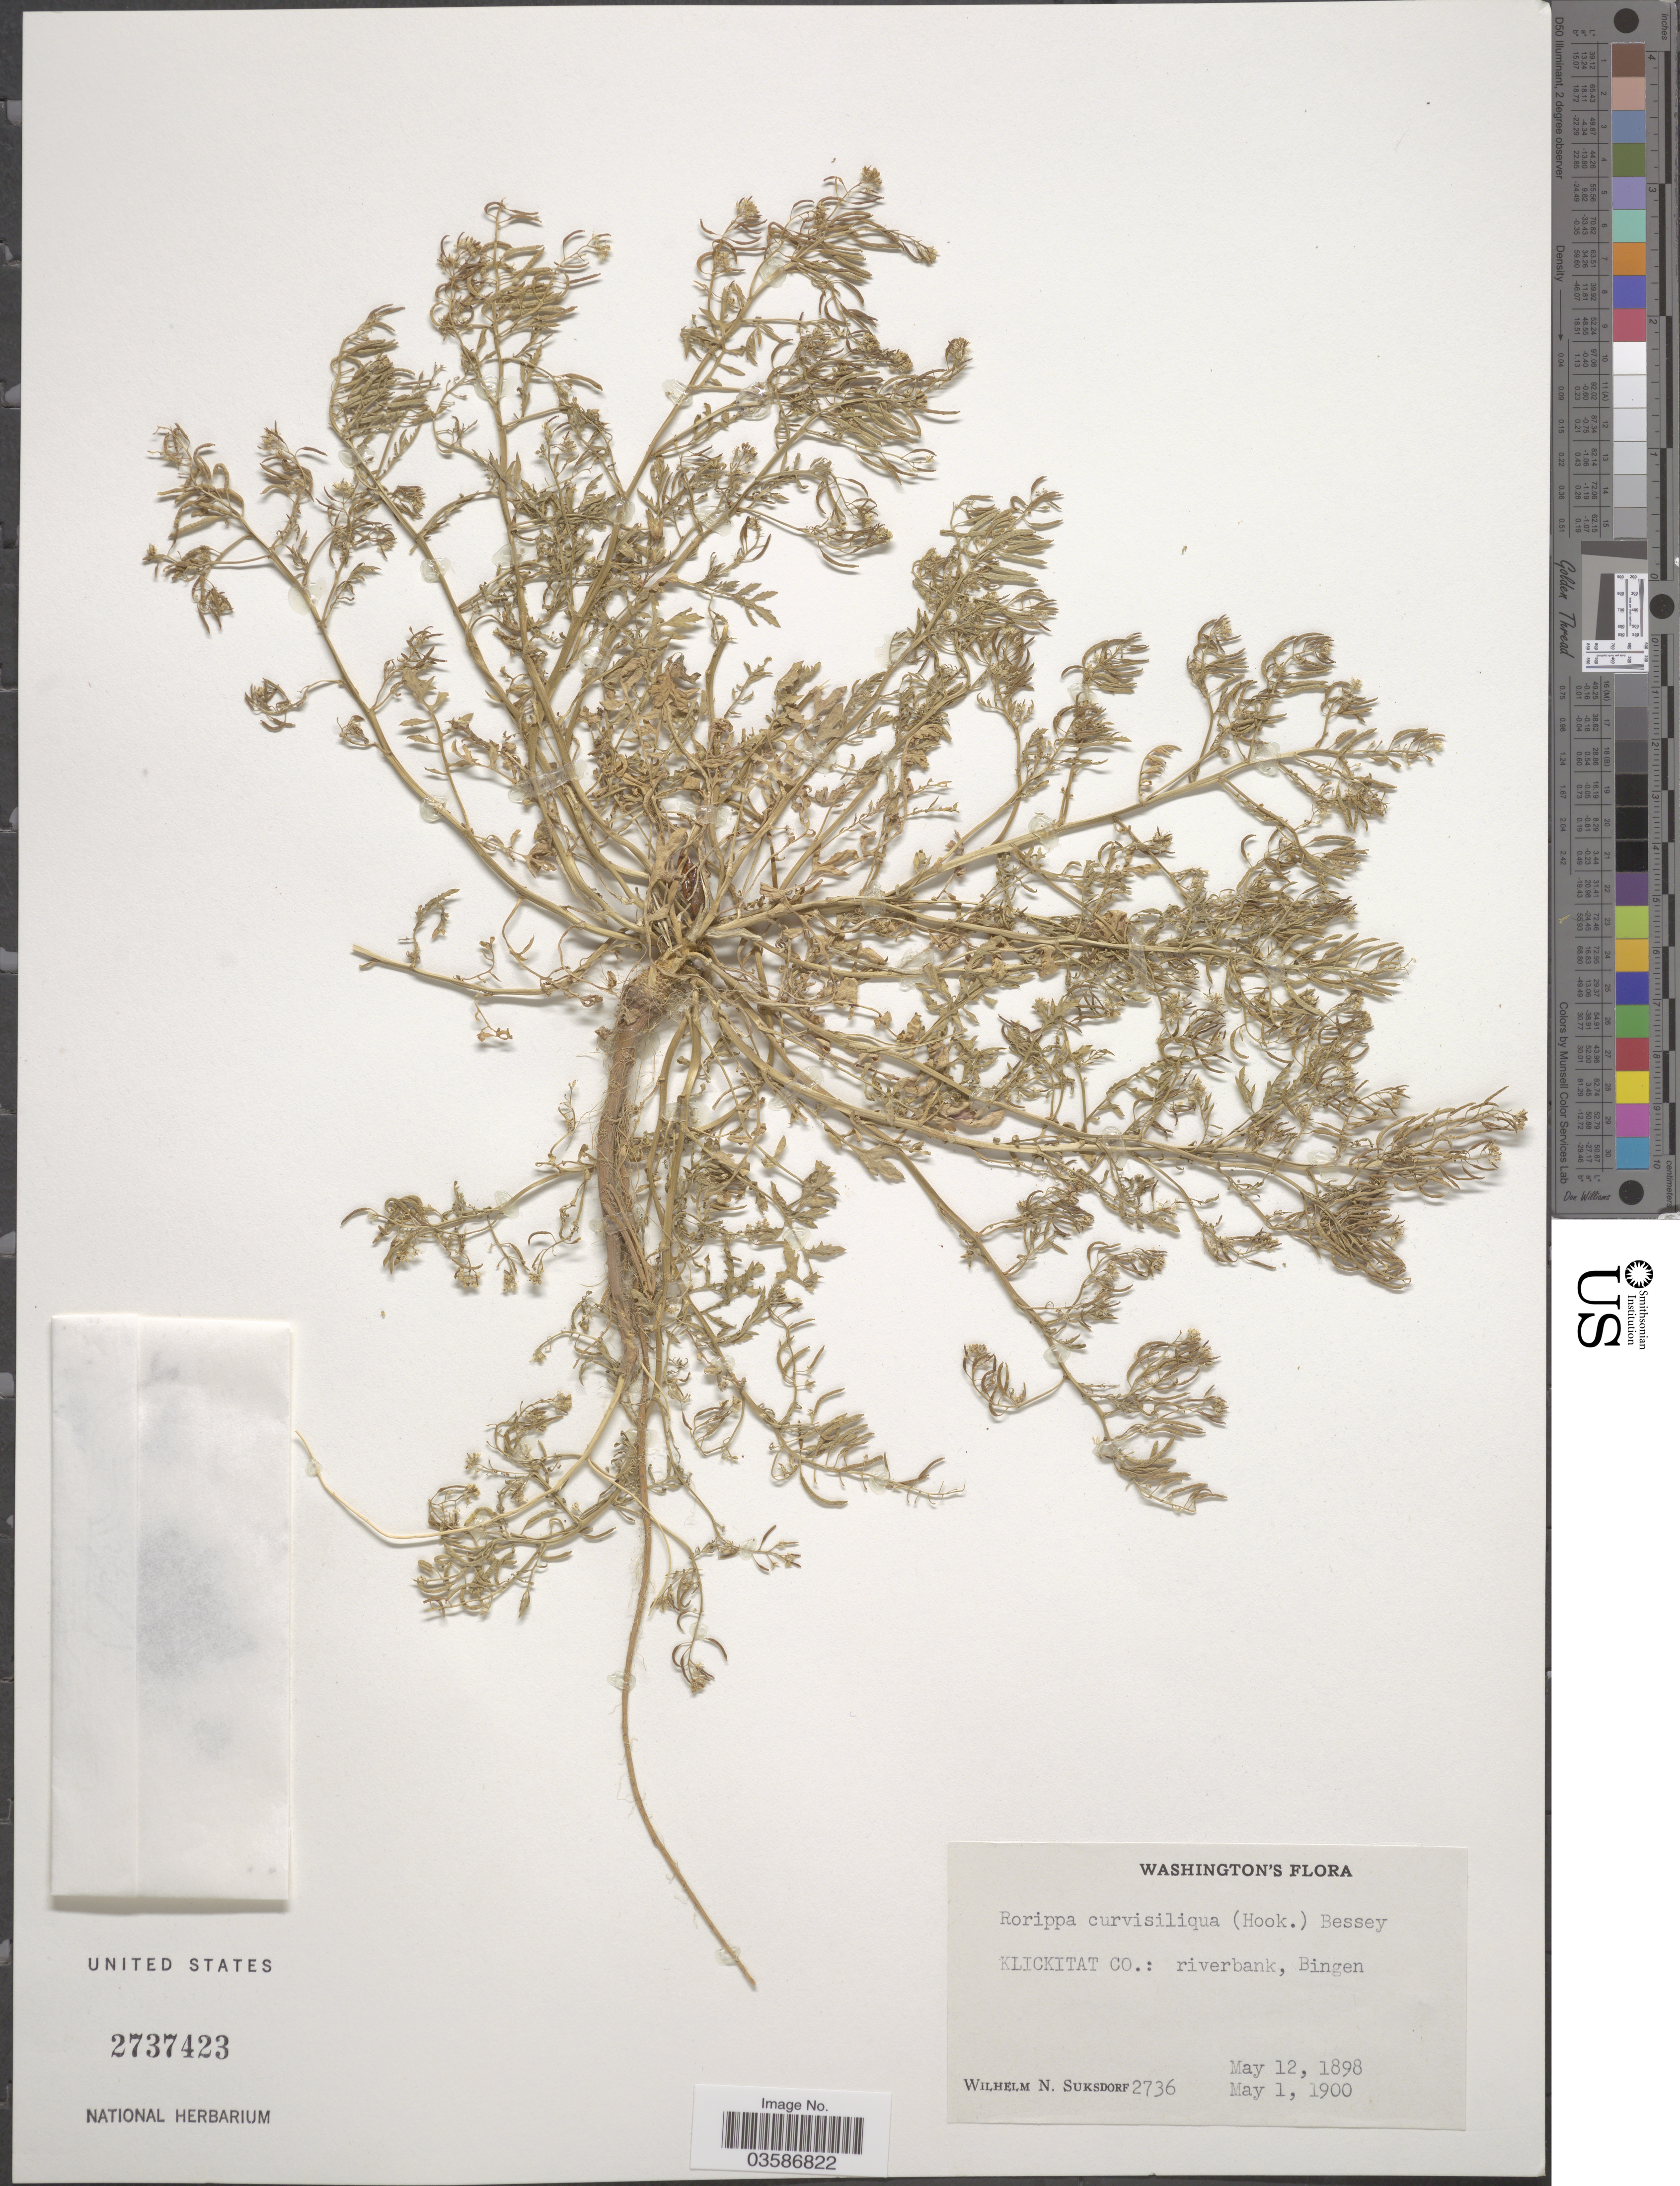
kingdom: Plantae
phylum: Tracheophyta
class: Magnoliopsida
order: Brassicales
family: Brassicaceae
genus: Rorippa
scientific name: Rorippa curvisiliqua var. curvisiliqua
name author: (Hook.) Bessey ex Britton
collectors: W. N. Suksdorf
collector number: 2736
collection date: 1898-05-12/1900-05-01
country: United States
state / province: Washington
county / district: Klickitat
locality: Klickitat Co.: riverbank, Bingen.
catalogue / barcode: US 2737423